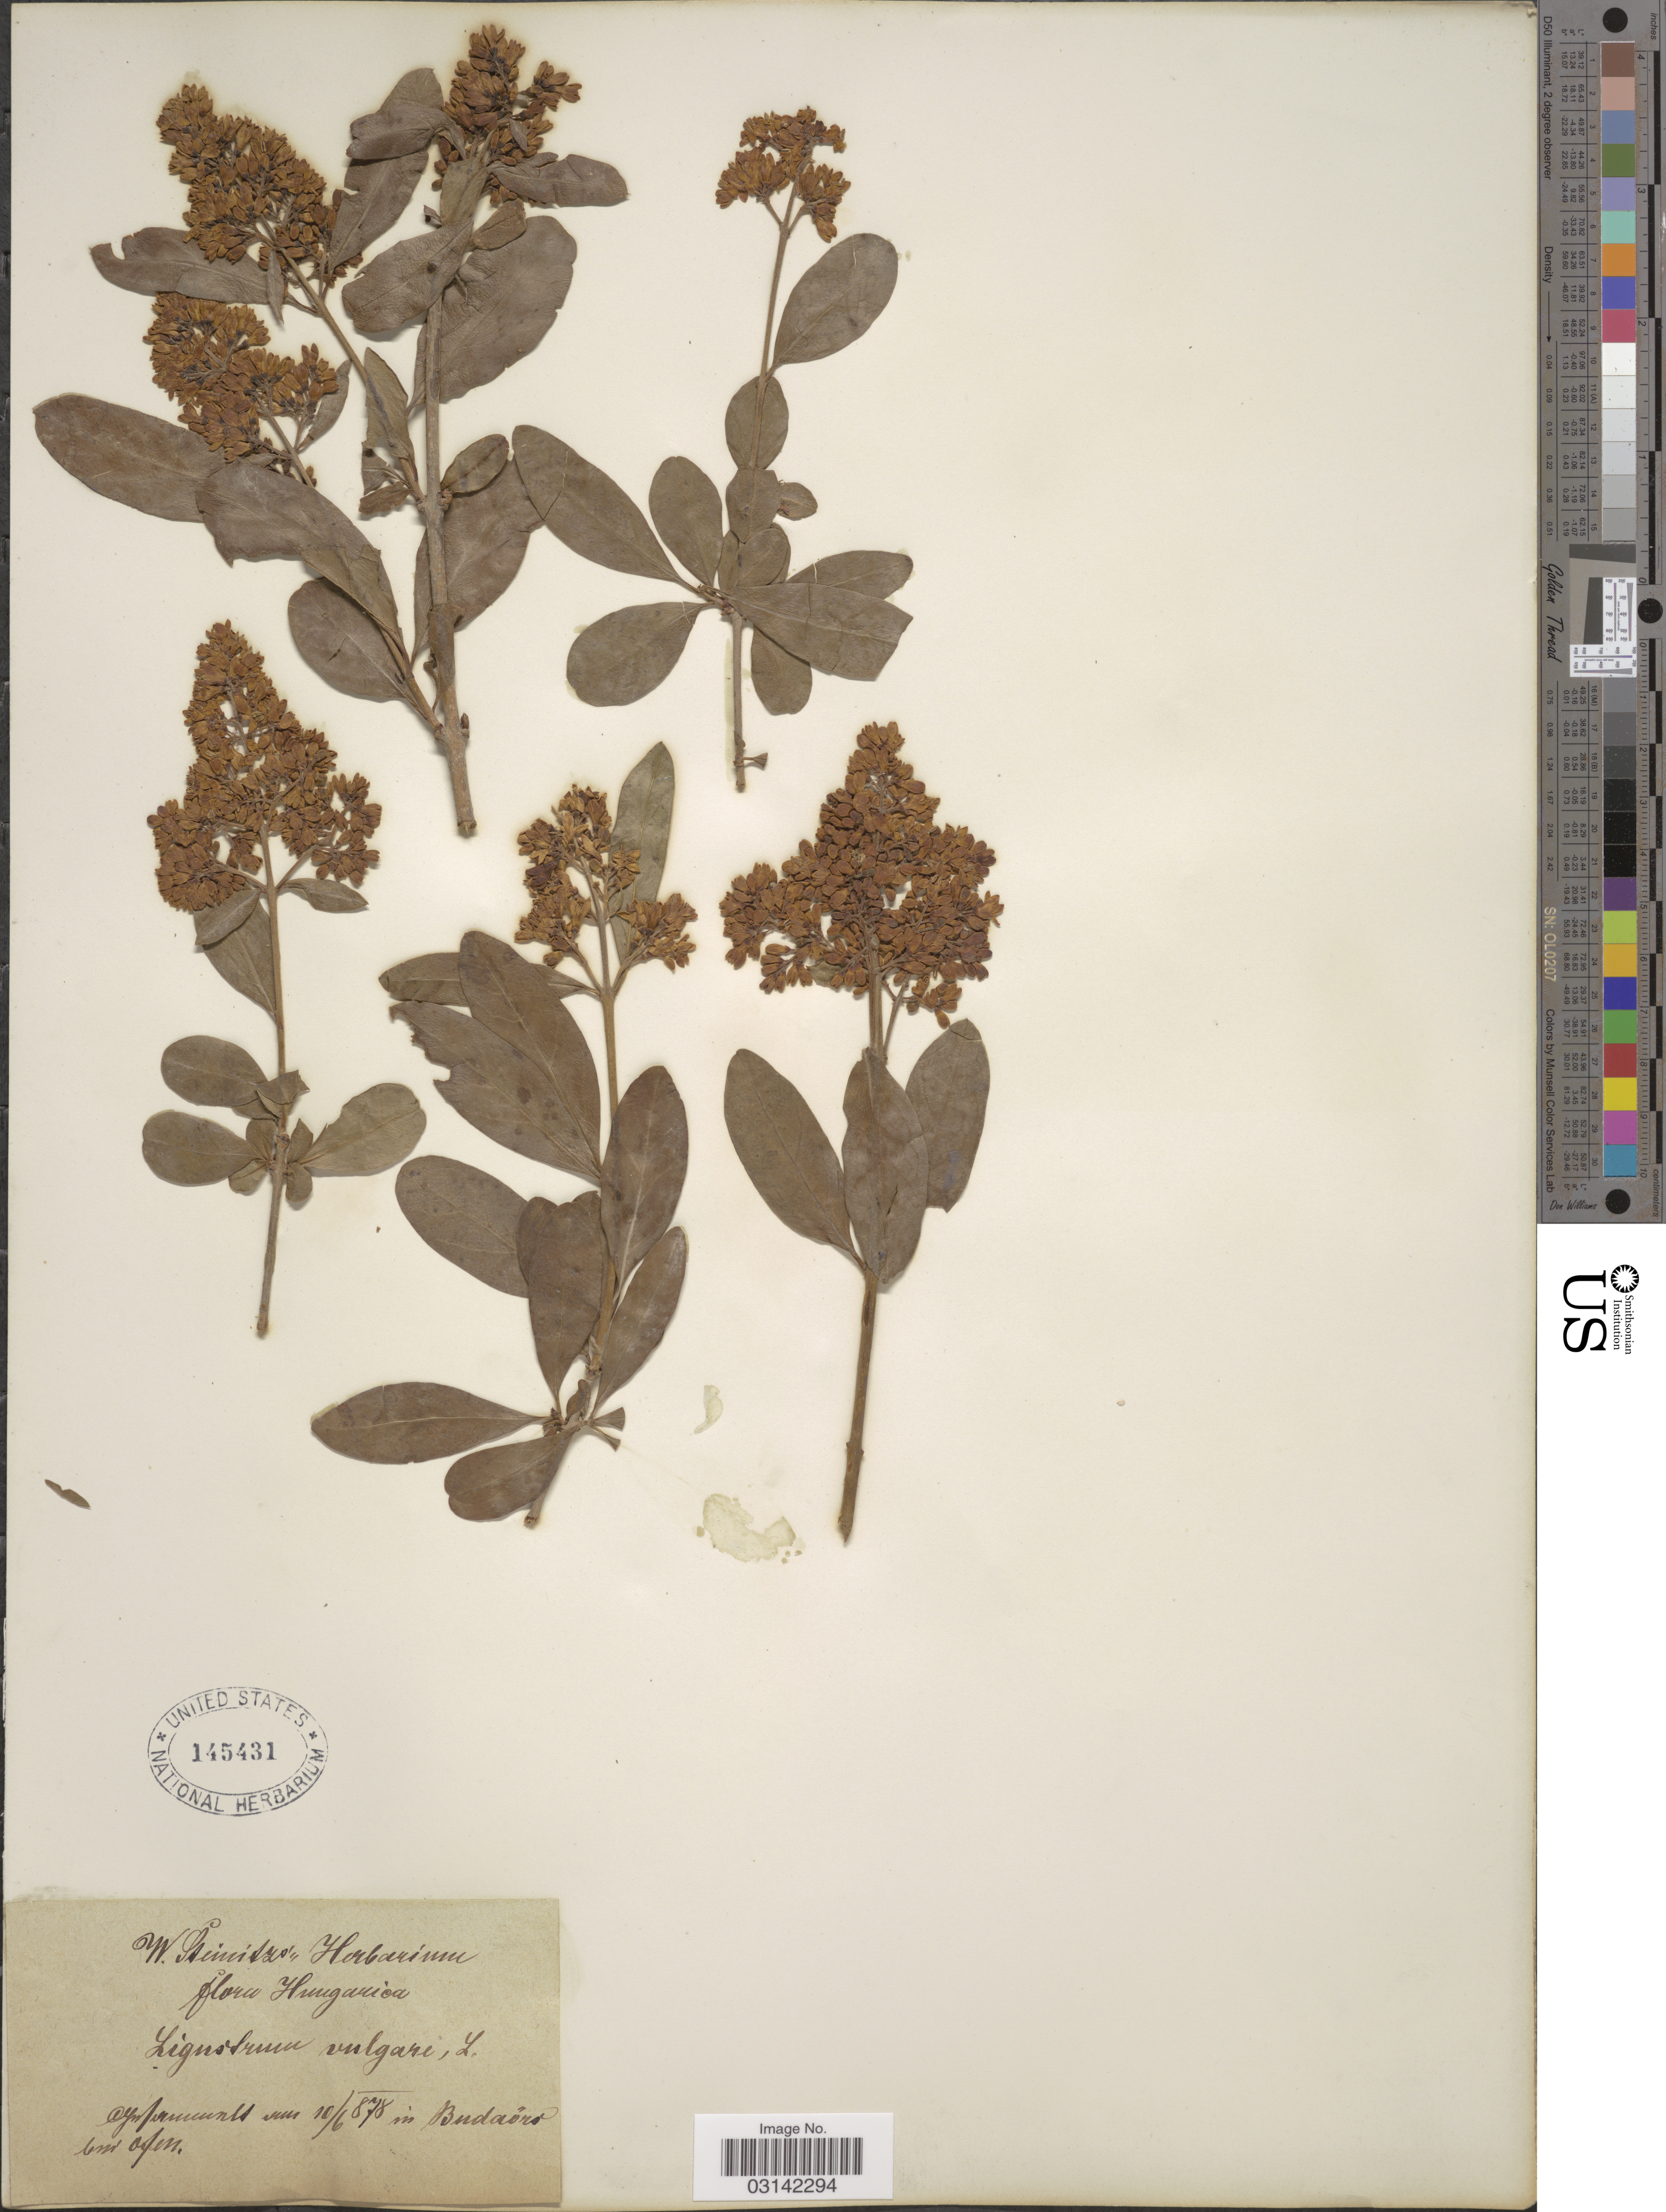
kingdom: Plantae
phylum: Tracheophyta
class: Magnoliopsida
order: Lamiales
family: Oleaceae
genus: Ligustrum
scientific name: Ligustrum vulgare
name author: L.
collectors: Ex herb. W. Steinitz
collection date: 1878-06-10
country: Hungary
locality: [illegible text] in Budaörs bei Ofen.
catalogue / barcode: US 145431